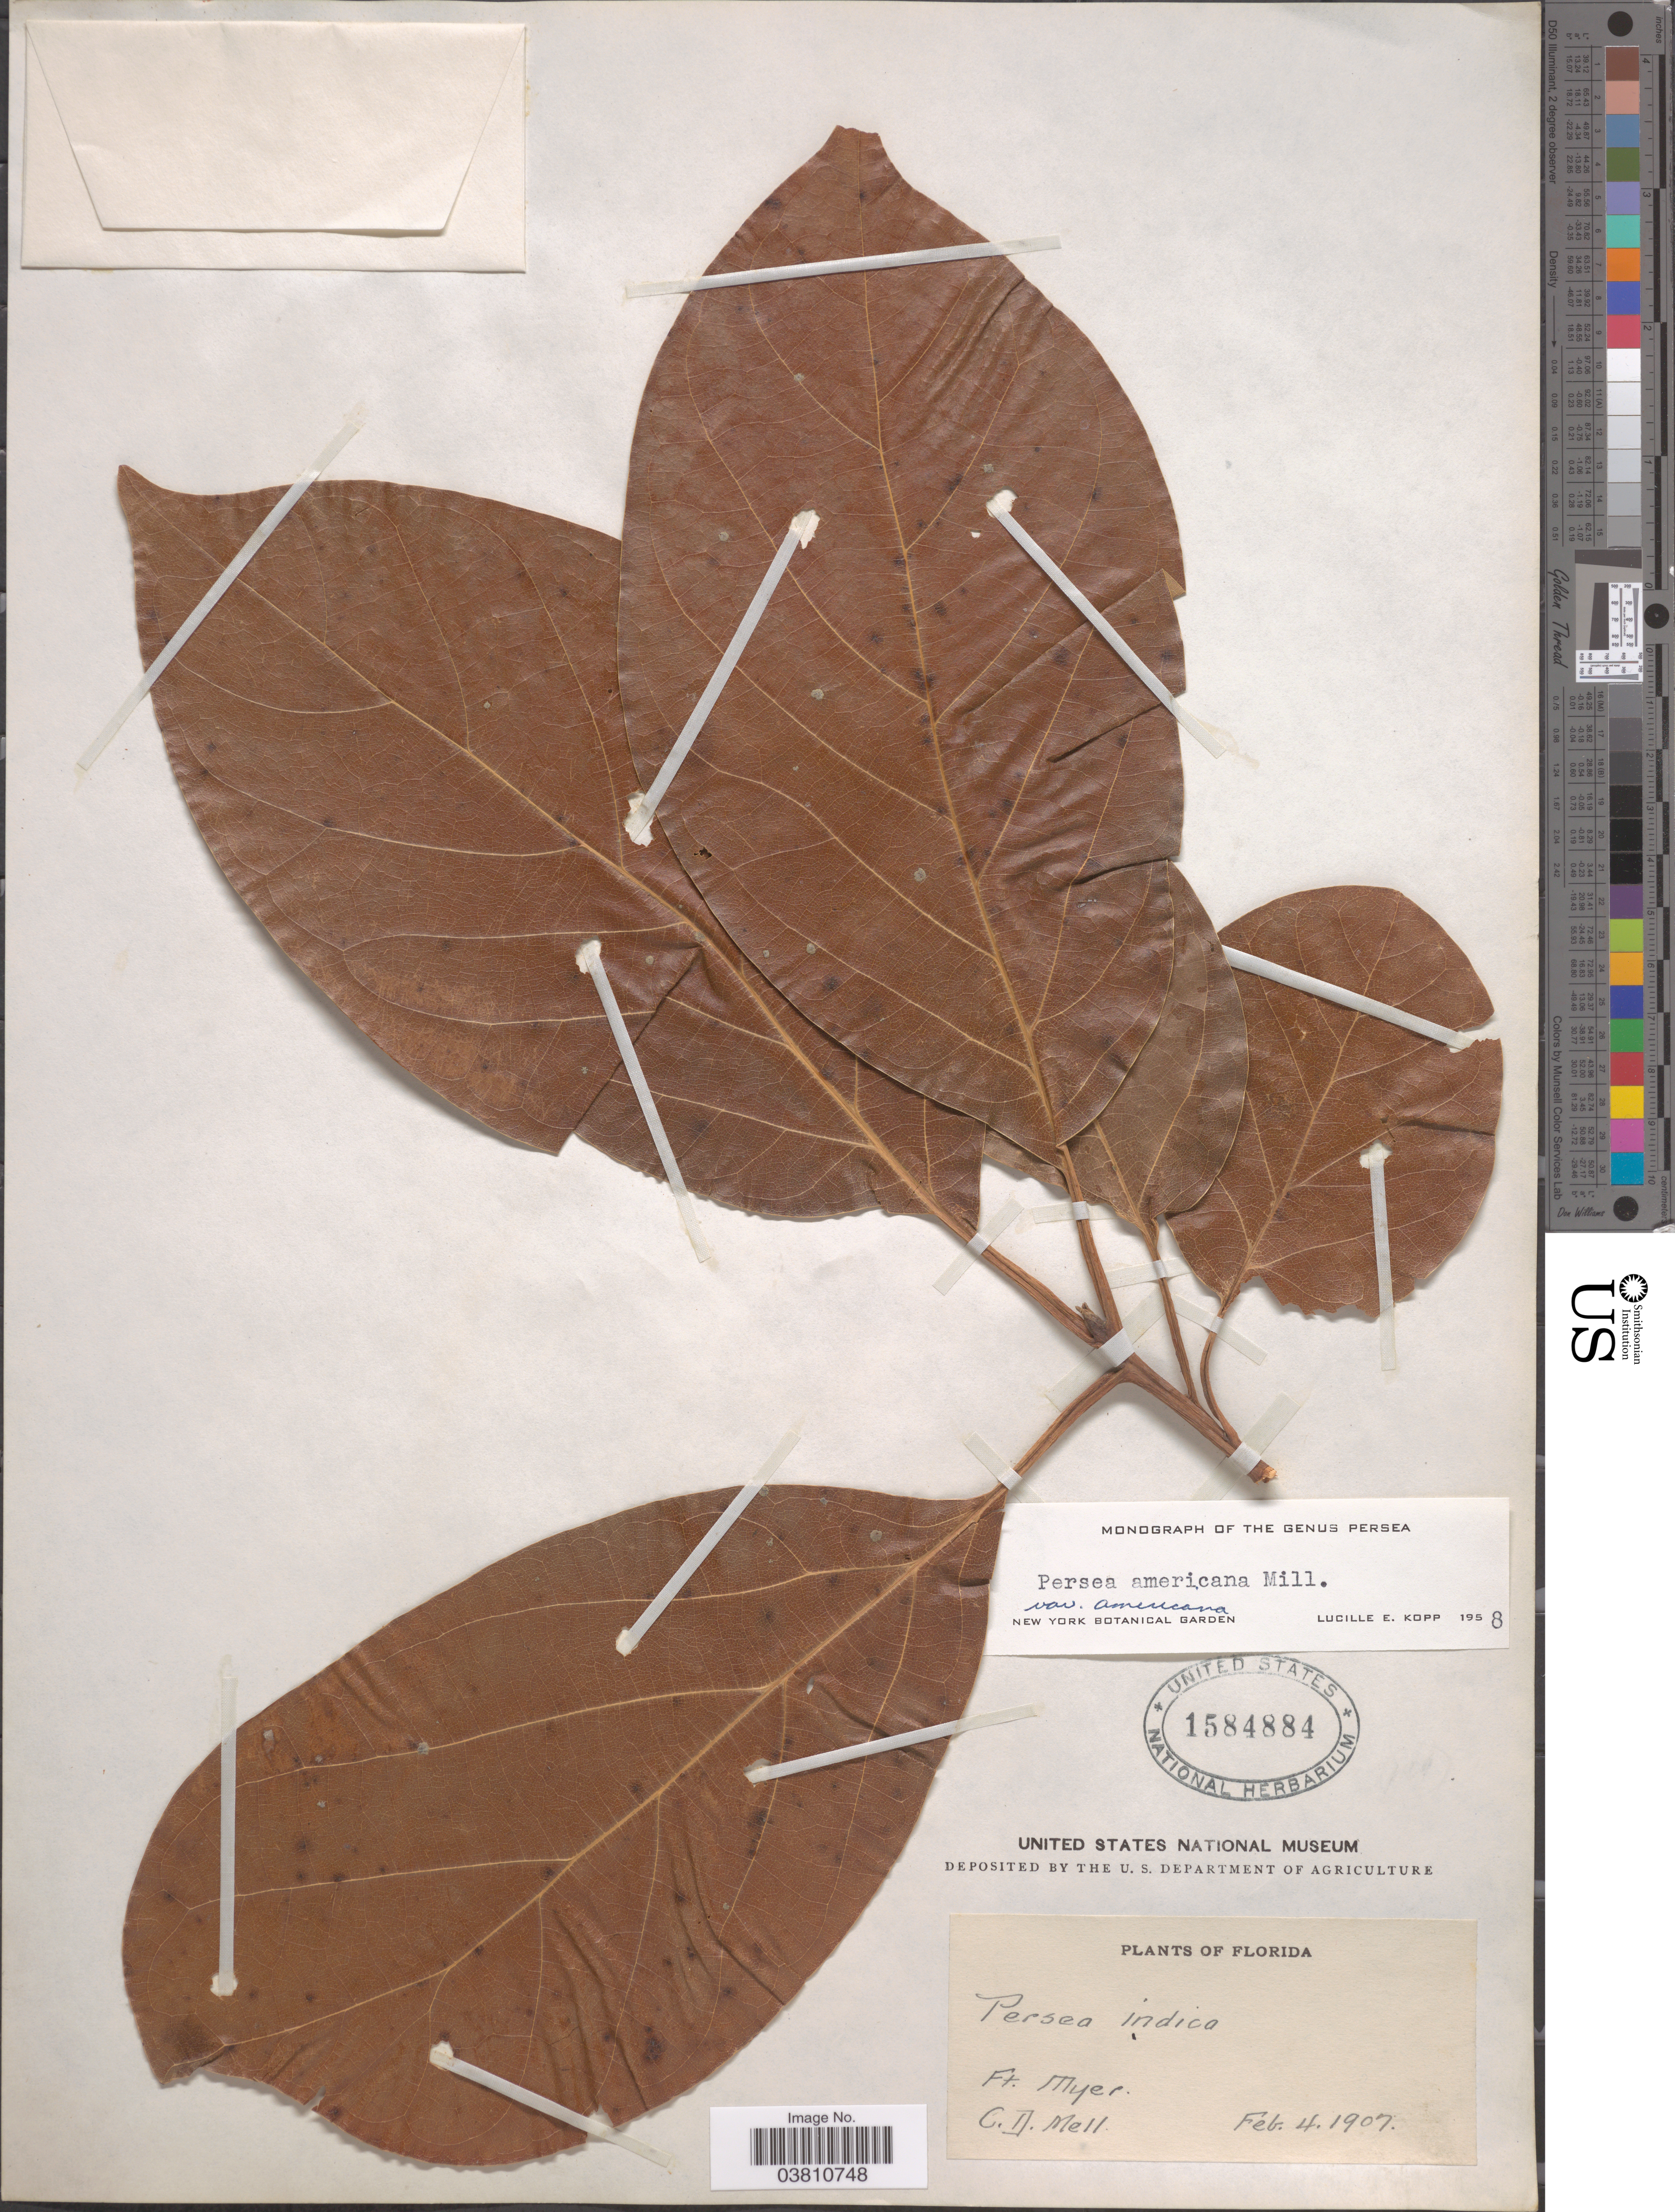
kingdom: Plantae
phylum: Tracheophyta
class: Magnoliopsida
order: Laurales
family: Lauraceae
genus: Persea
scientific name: Persea americana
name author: Mill.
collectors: C. D. Mell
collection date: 1907-02-04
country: United States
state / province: Florida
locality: Ft. Myer.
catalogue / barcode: US 1584884